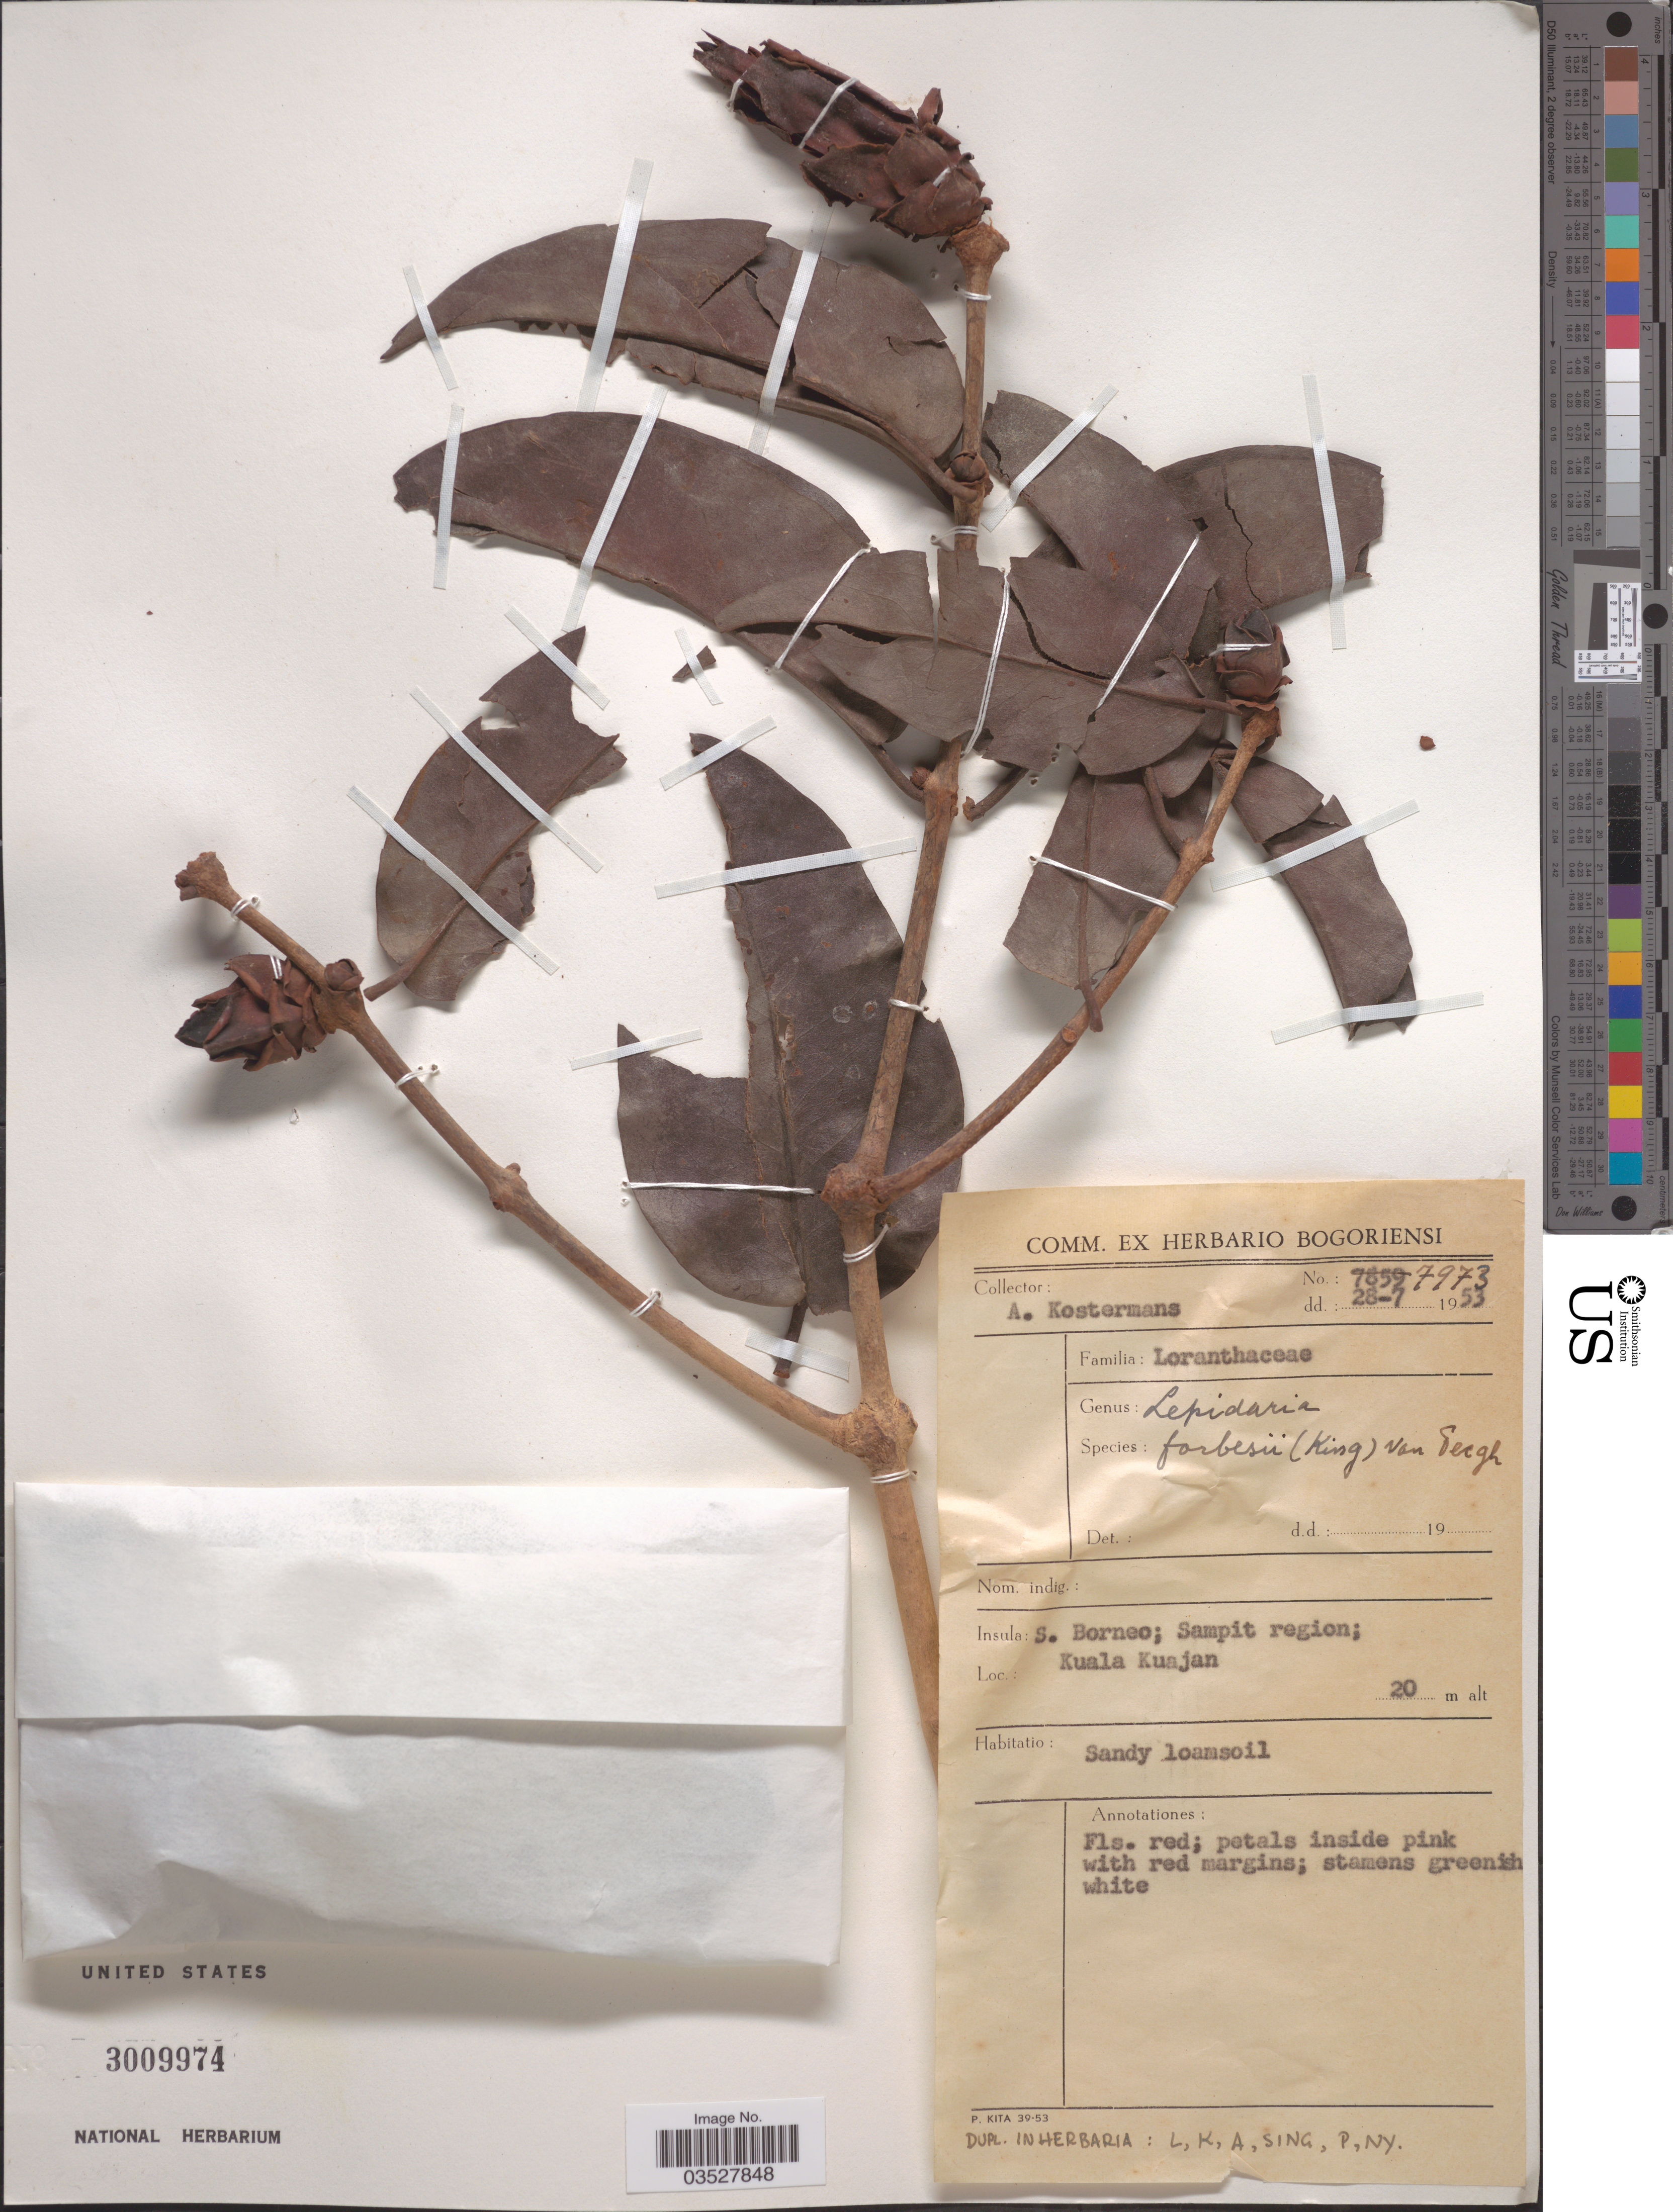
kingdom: Plantae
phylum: Tracheophyta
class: Magnoliopsida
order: Santalales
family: Loranthaceae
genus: Lepidaria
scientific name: Lepidaria kingii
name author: (King) Danser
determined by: Barlow, B.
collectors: A. J. G. Kostermans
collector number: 7973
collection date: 1953-07-28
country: Indonesia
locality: Insula: S. Borneo; Sampit region; Kuala Kuajan.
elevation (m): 20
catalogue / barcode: US 3009974